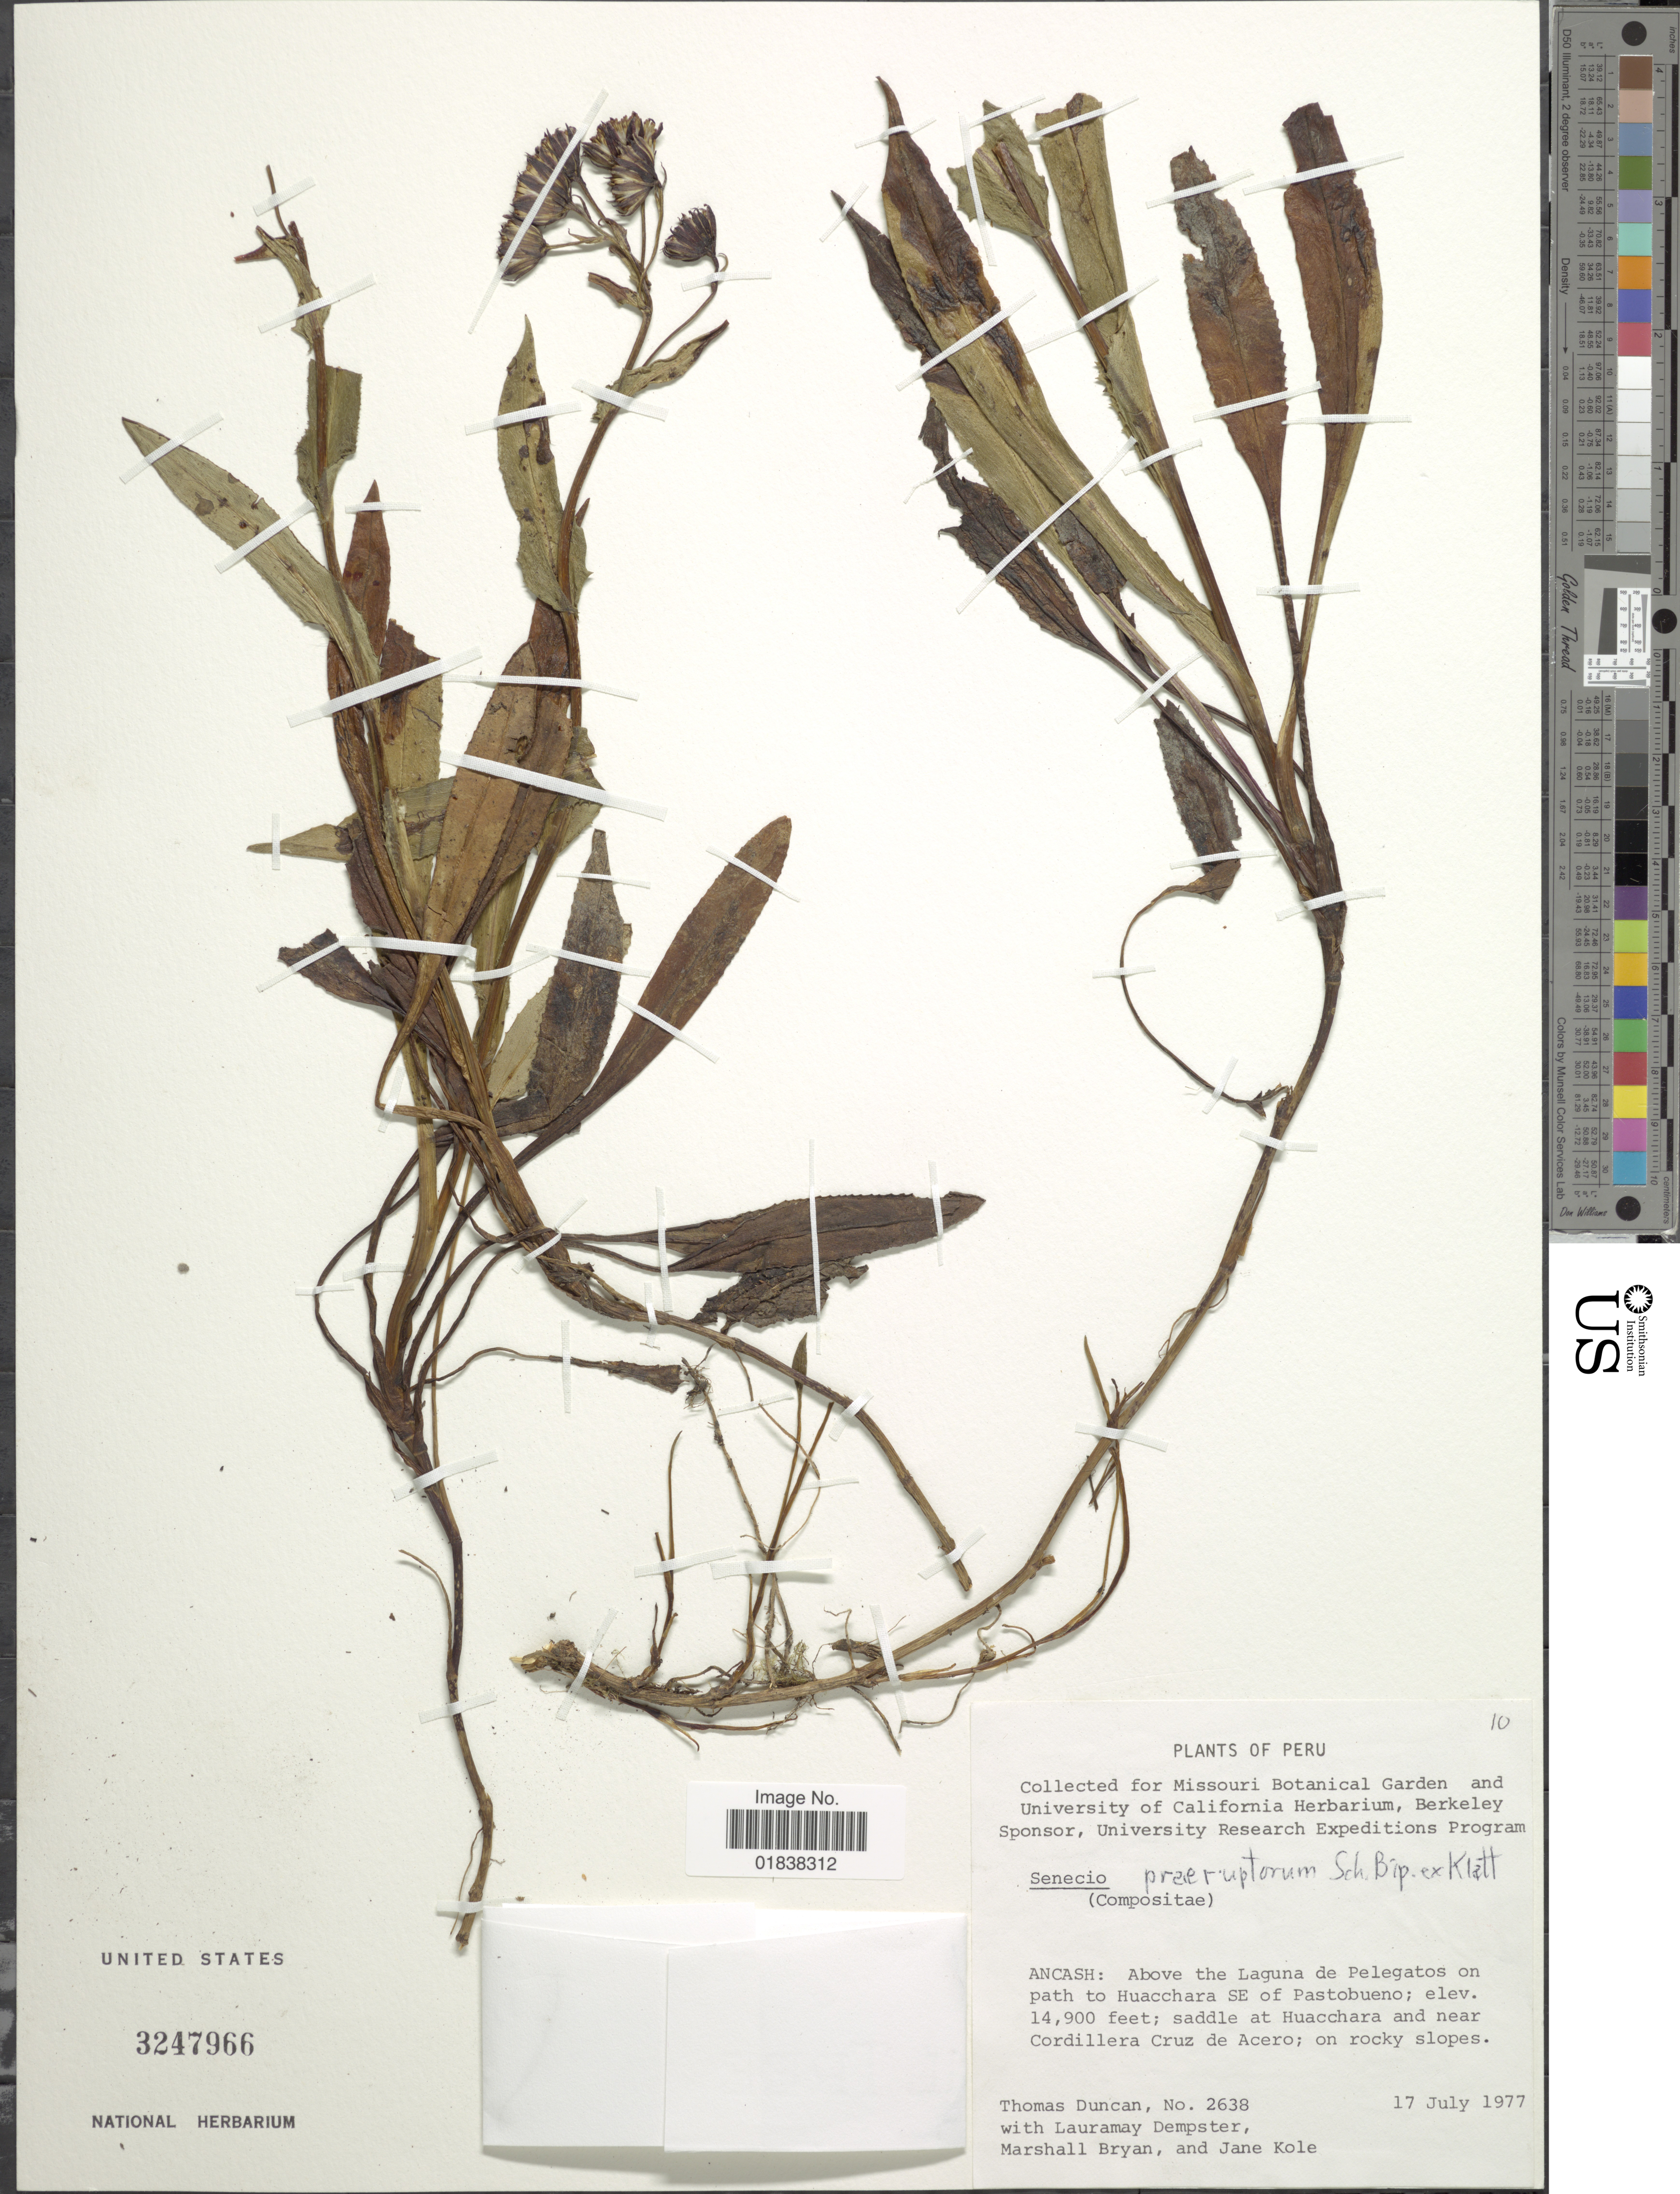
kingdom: Plantae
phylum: Tracheophyta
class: Magnoliopsida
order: Asterales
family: Asteraceae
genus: Senecio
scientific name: Senecio tephrosioides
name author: Turcz.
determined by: Salomon, Luciana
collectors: T. Duncan, L. T. Dempster, M. Bryan & J. Kole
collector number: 2638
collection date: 1977-07-17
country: Peru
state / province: Ancash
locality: Above the Laguna de Pelegatos on path to Huacchara SE of Pastobueno, saddle at Huacchara and near Cordillera Cruz de Acero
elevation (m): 4542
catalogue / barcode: US 3247966